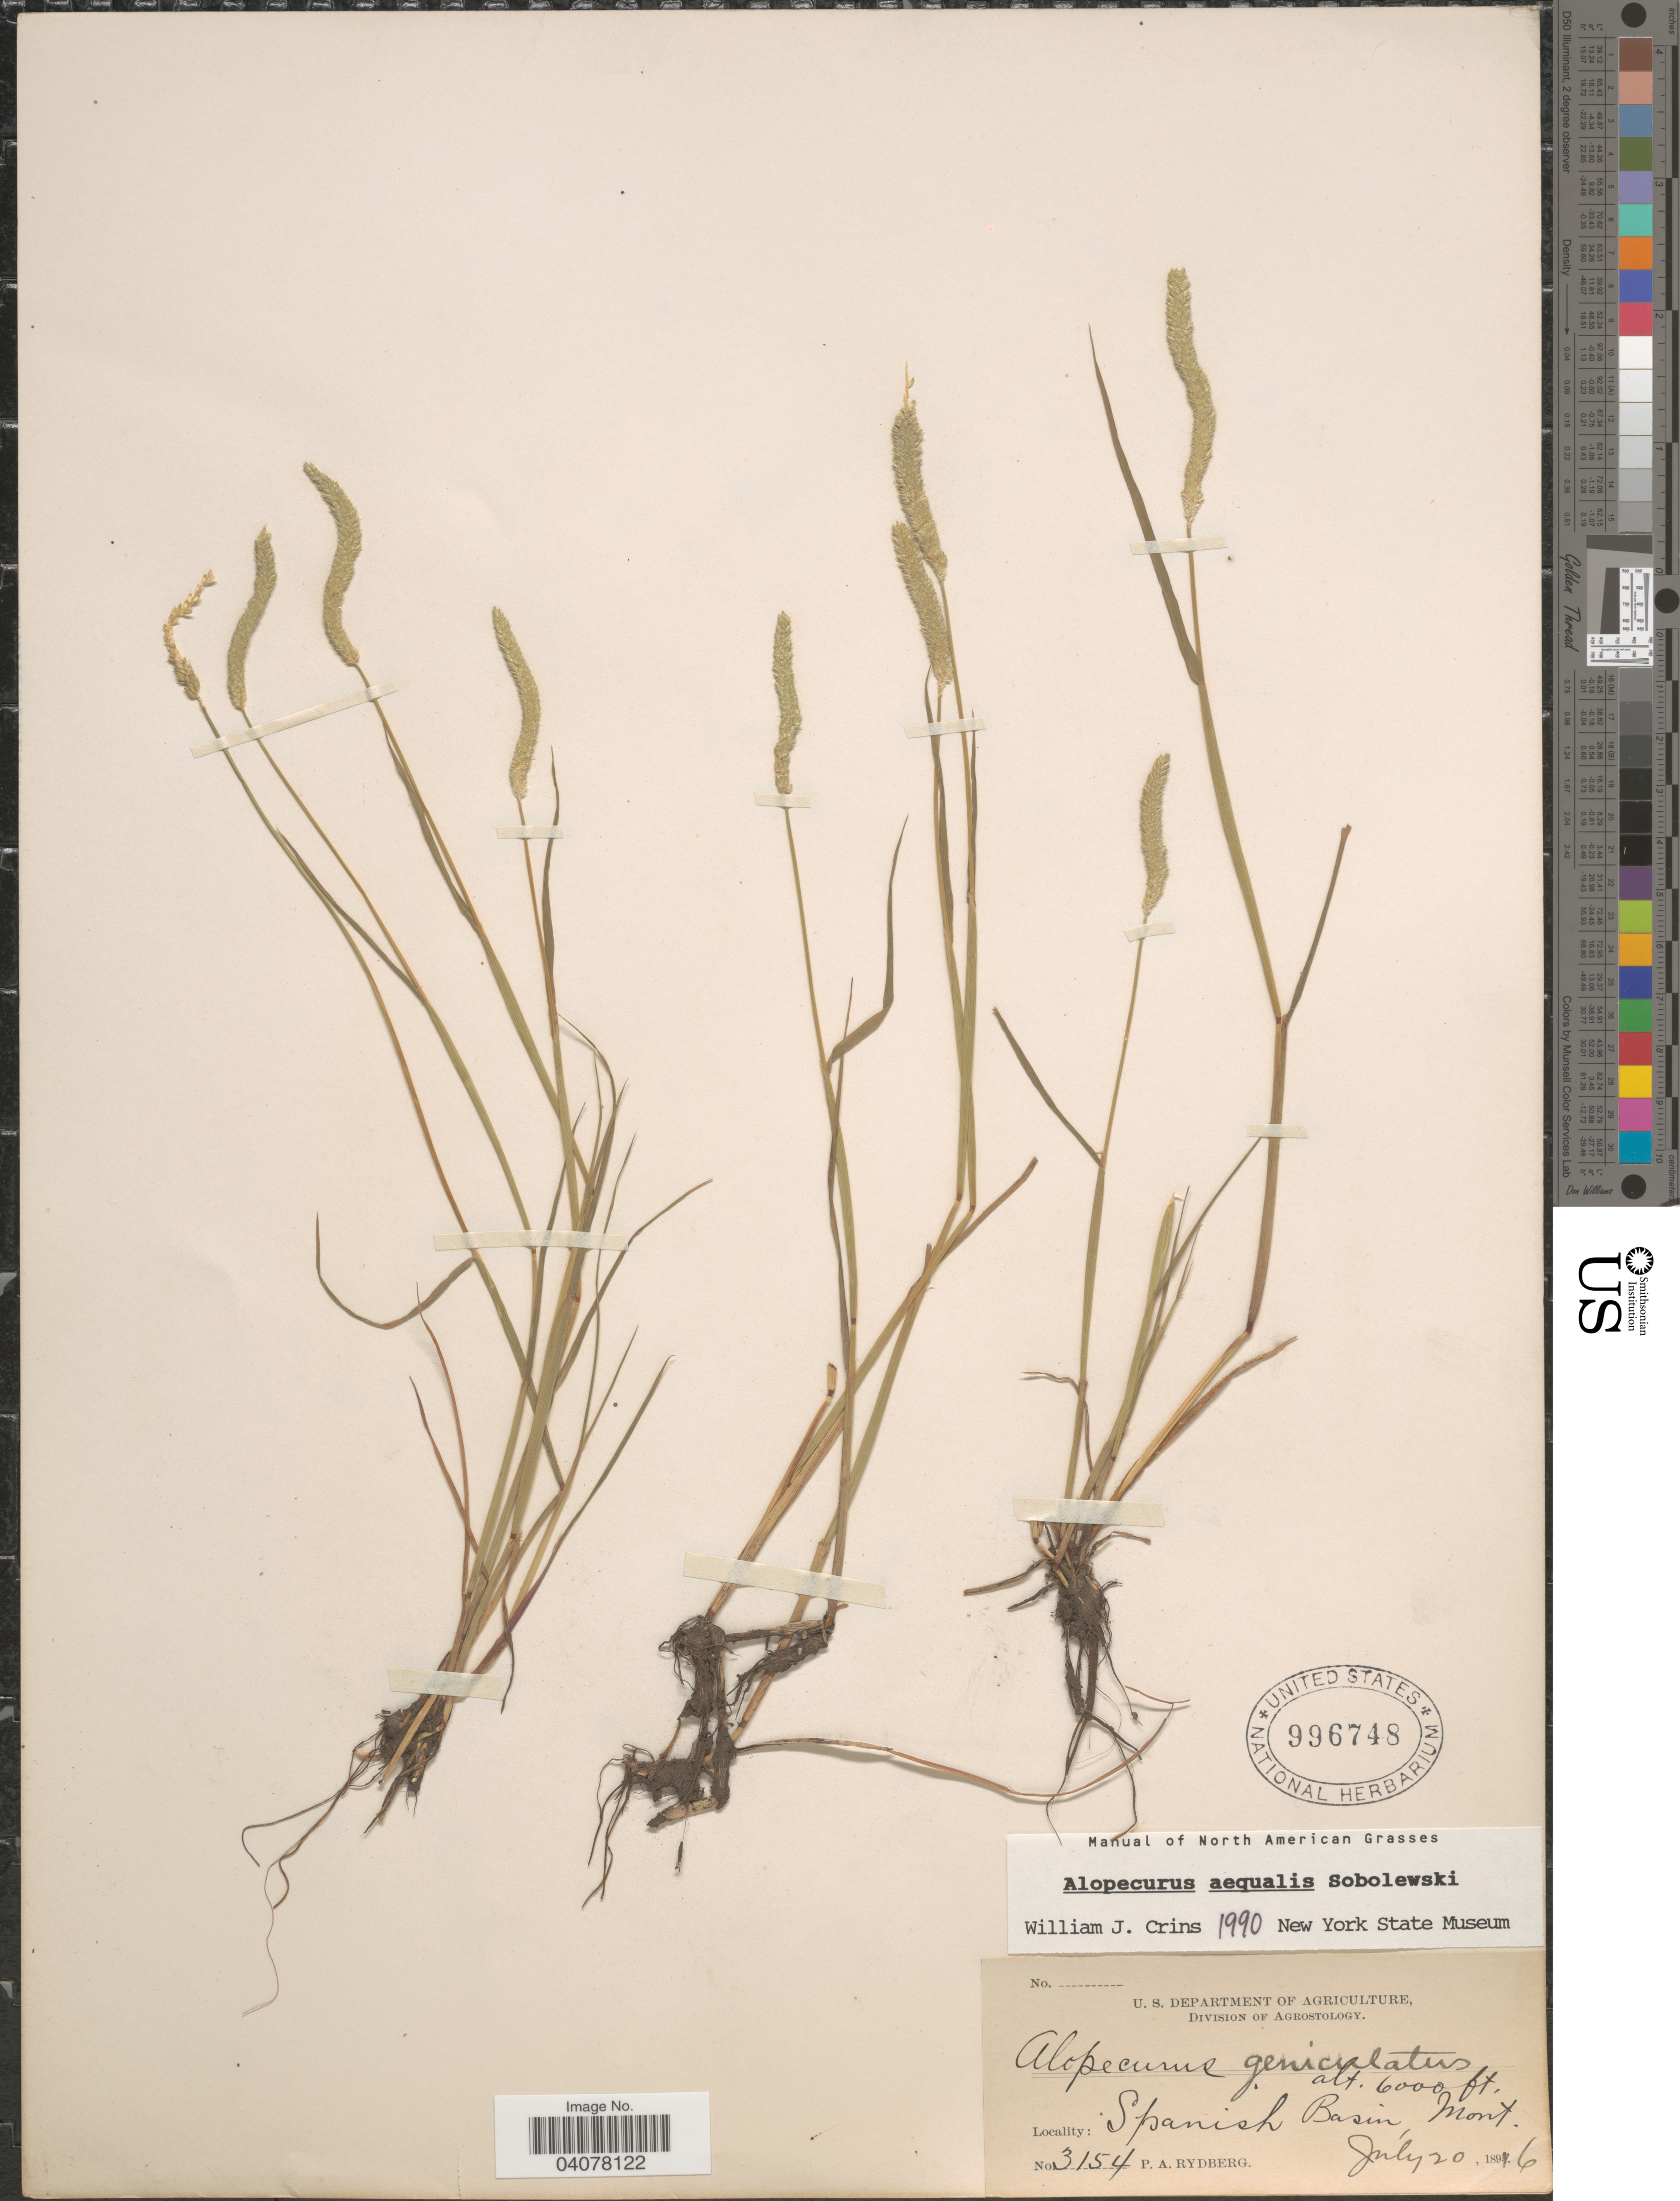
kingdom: Plantae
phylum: Tracheophyta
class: Liliopsida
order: Poales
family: Poaceae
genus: Alopecurus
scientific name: Alopecurus aequalis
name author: Sobol.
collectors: P. A. Rydberg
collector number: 3154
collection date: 1896-07-20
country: United States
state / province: Montana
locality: Spanish Basin.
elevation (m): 1829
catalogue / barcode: US 996748